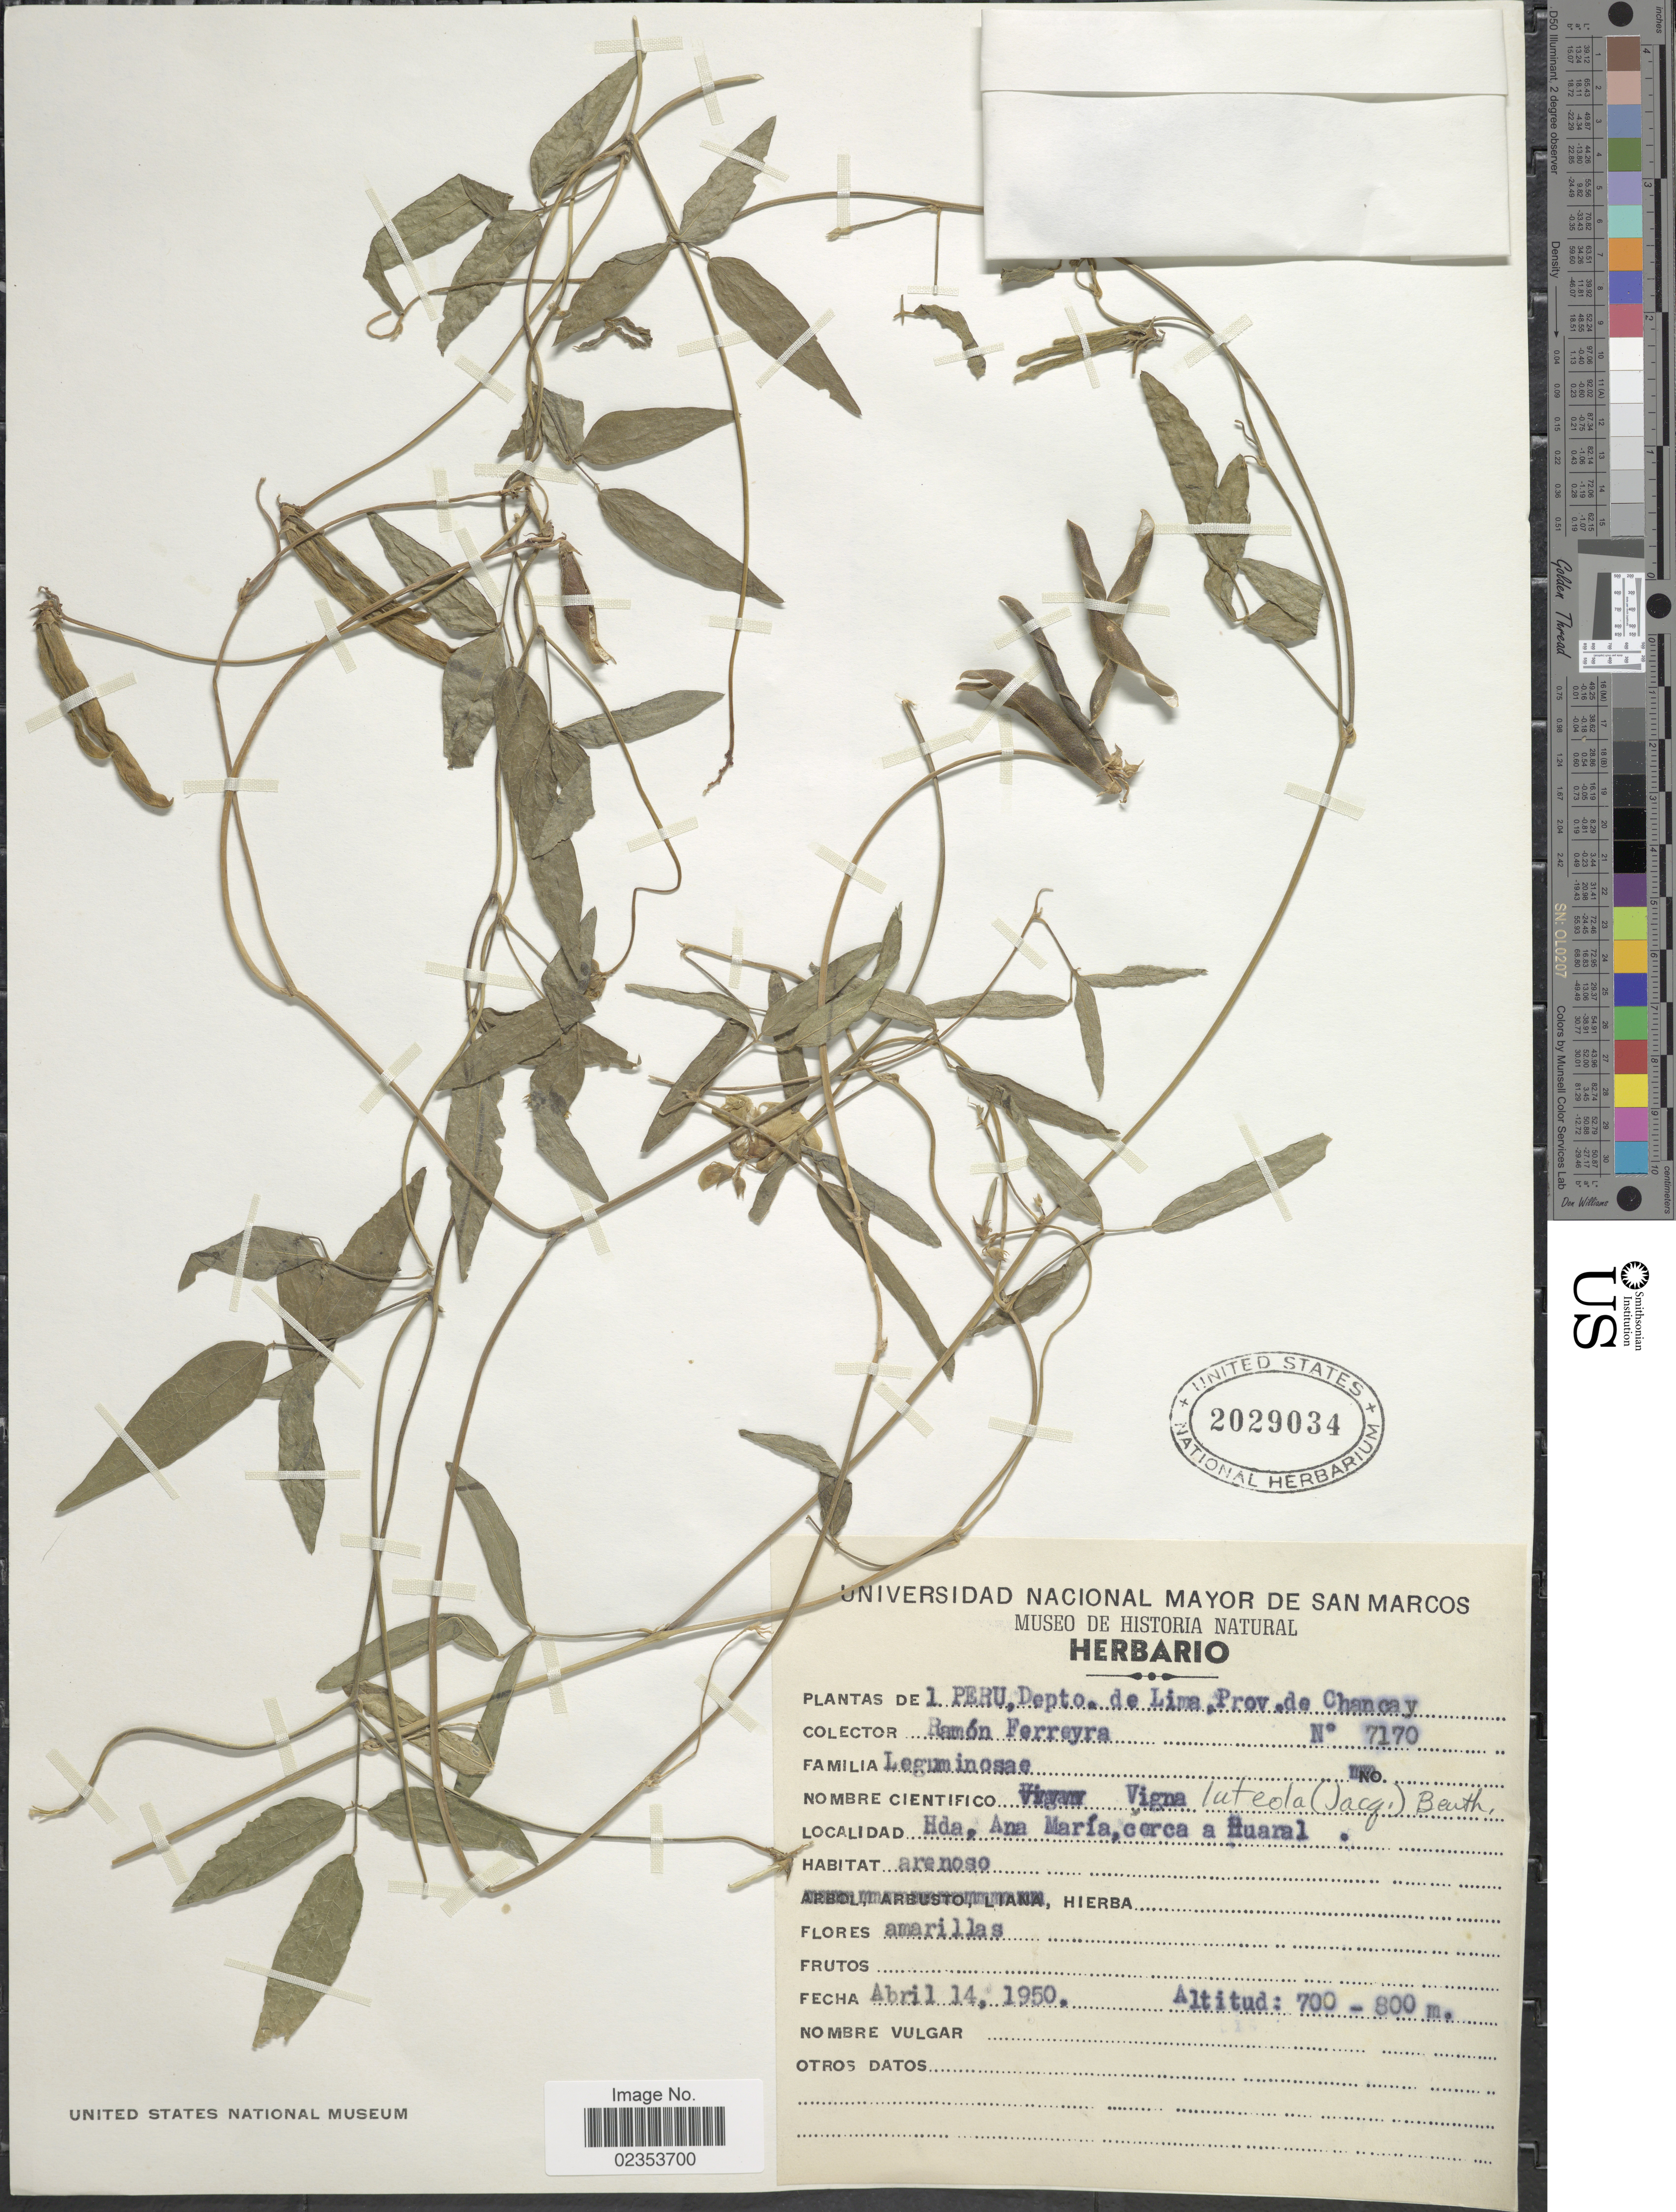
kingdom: Plantae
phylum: Tracheophyta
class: Magnoliopsida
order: Fabales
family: Fabaceae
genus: Vigna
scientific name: Vigna repens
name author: (L.) Kuntze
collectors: R. A. Ferreyra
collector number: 7170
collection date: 1950-04-14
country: Peru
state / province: Lima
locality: Hda. Ana María, cerca a Huaral, Prov. de Chancay, Depto. de Lima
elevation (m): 700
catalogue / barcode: US 2029034